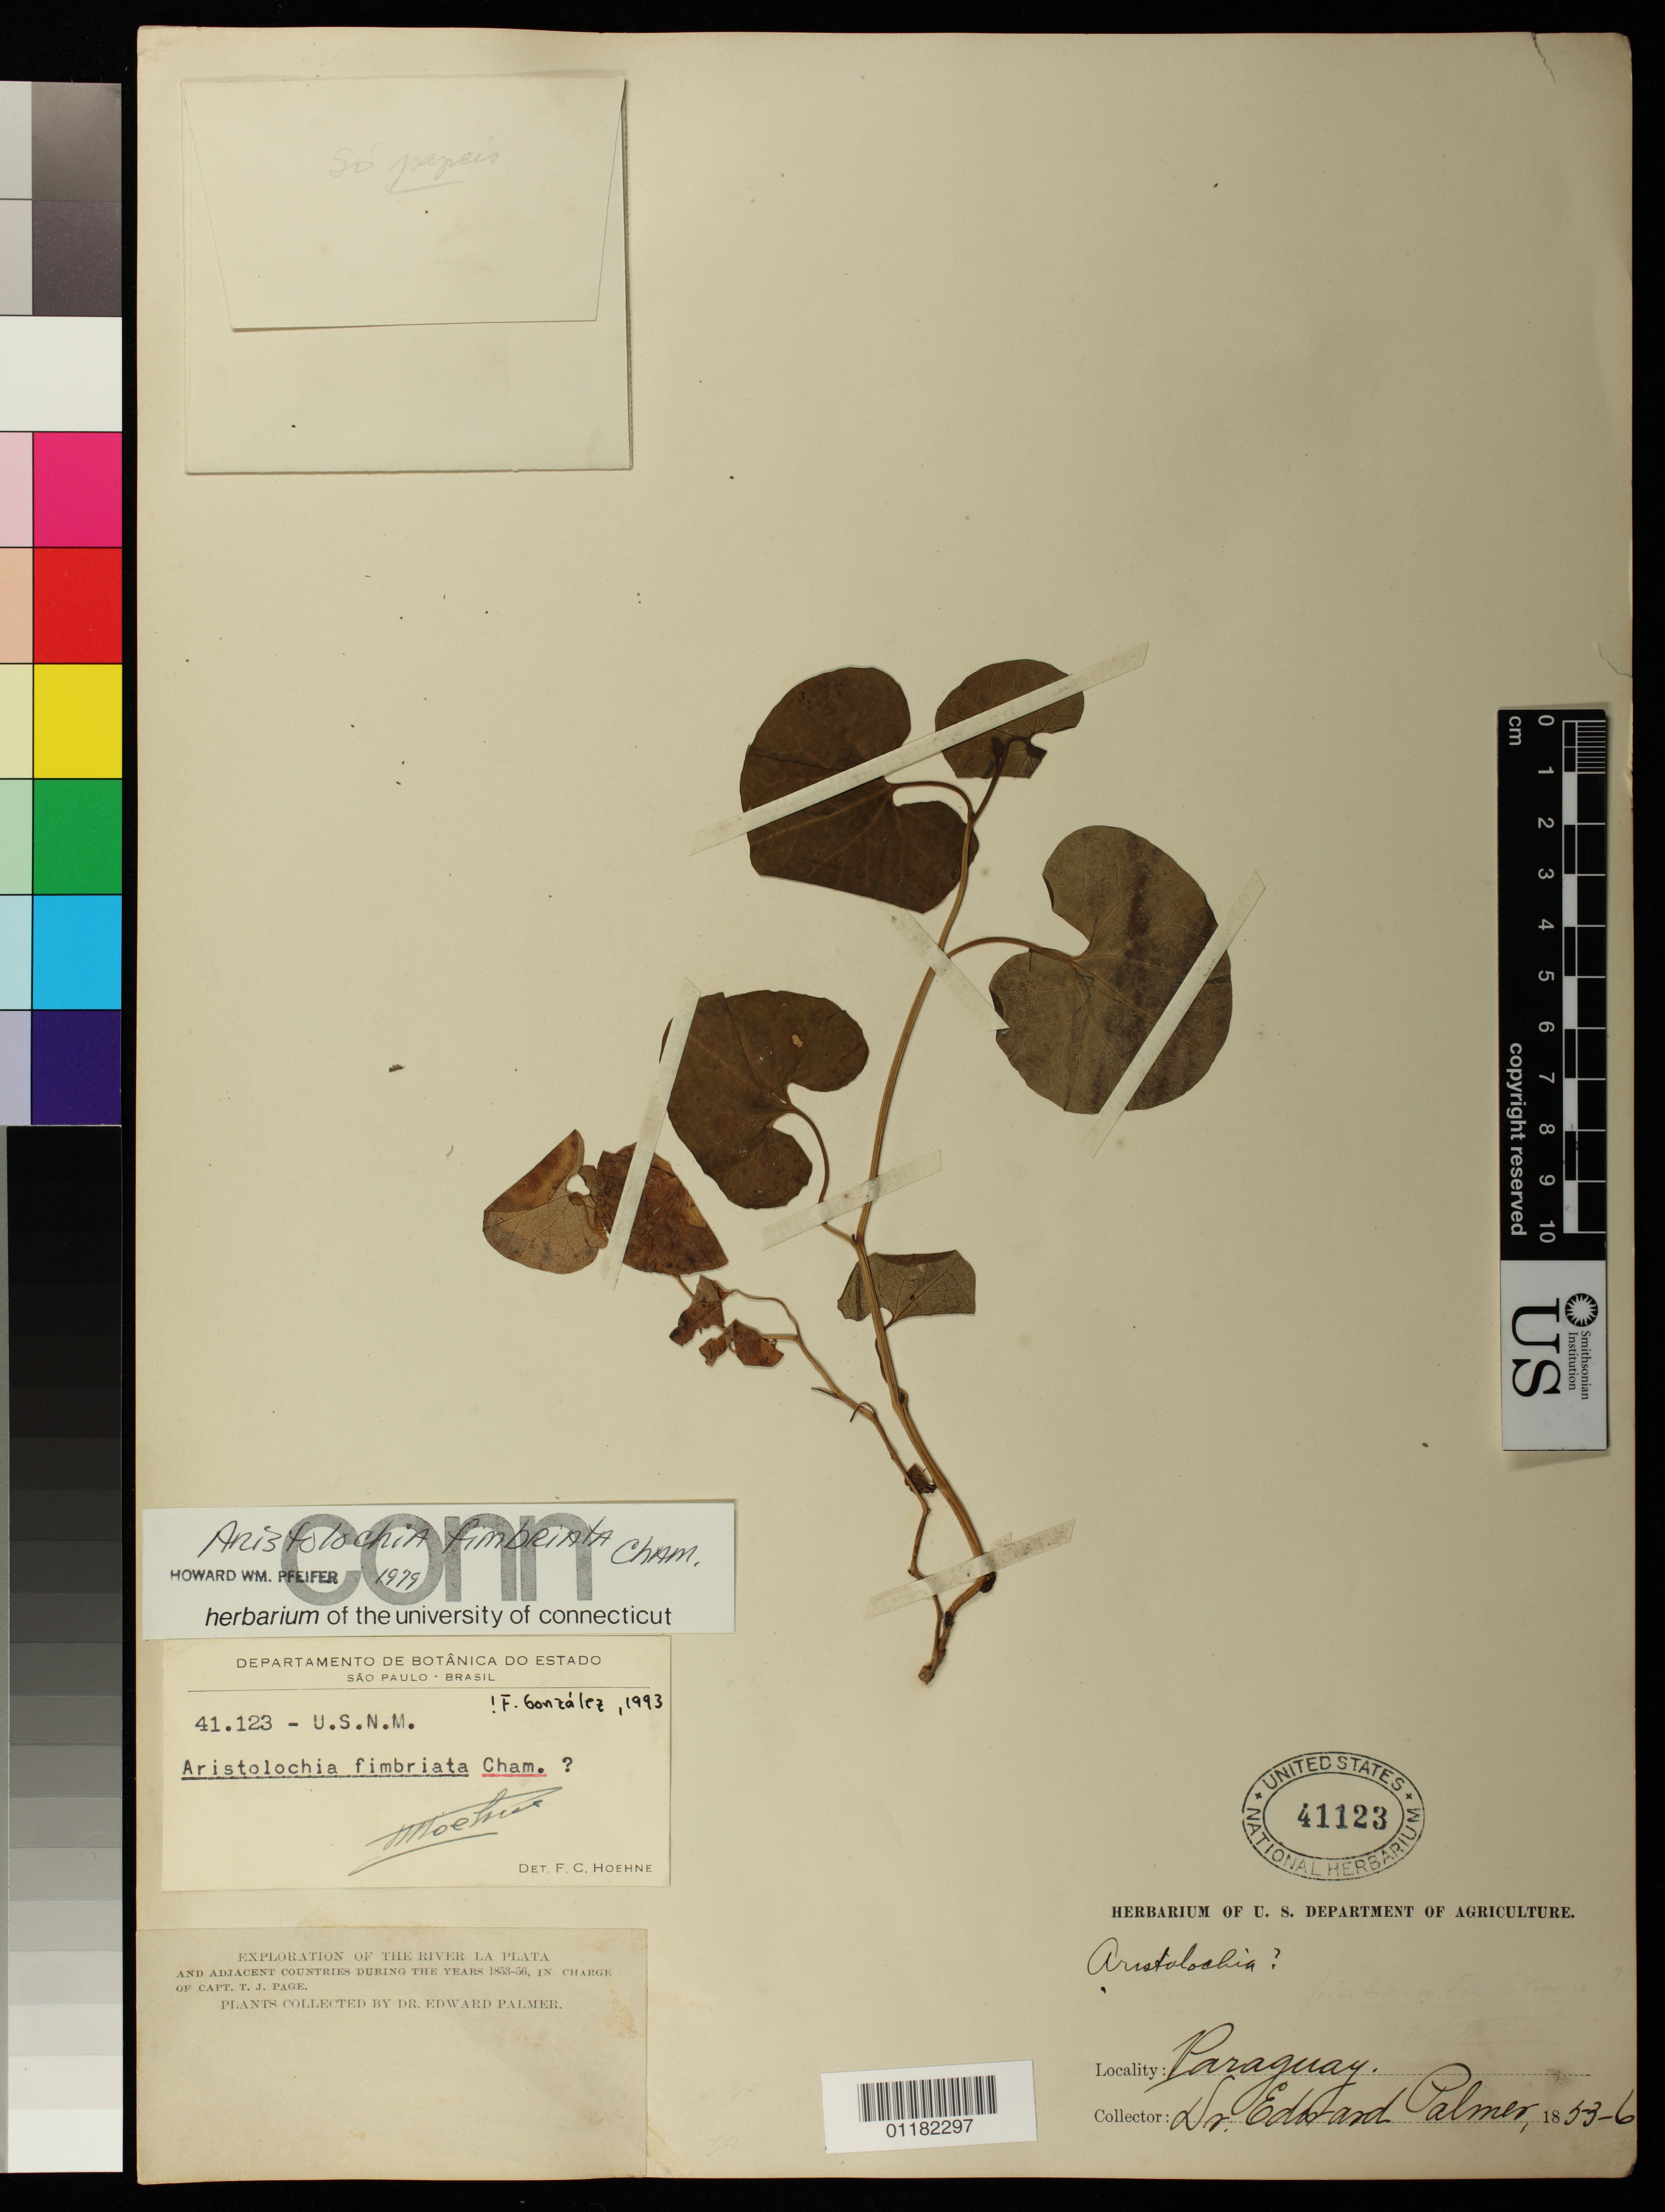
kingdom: Plantae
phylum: Tracheophyta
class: Magnoliopsida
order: Piperales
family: Aristolochiaceae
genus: Aristolochia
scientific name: Aristolochia fimbriata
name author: Cham.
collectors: E. Palmer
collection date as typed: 1853 to -- -- 1856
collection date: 1853/1856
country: Paraguay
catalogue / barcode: US 41123